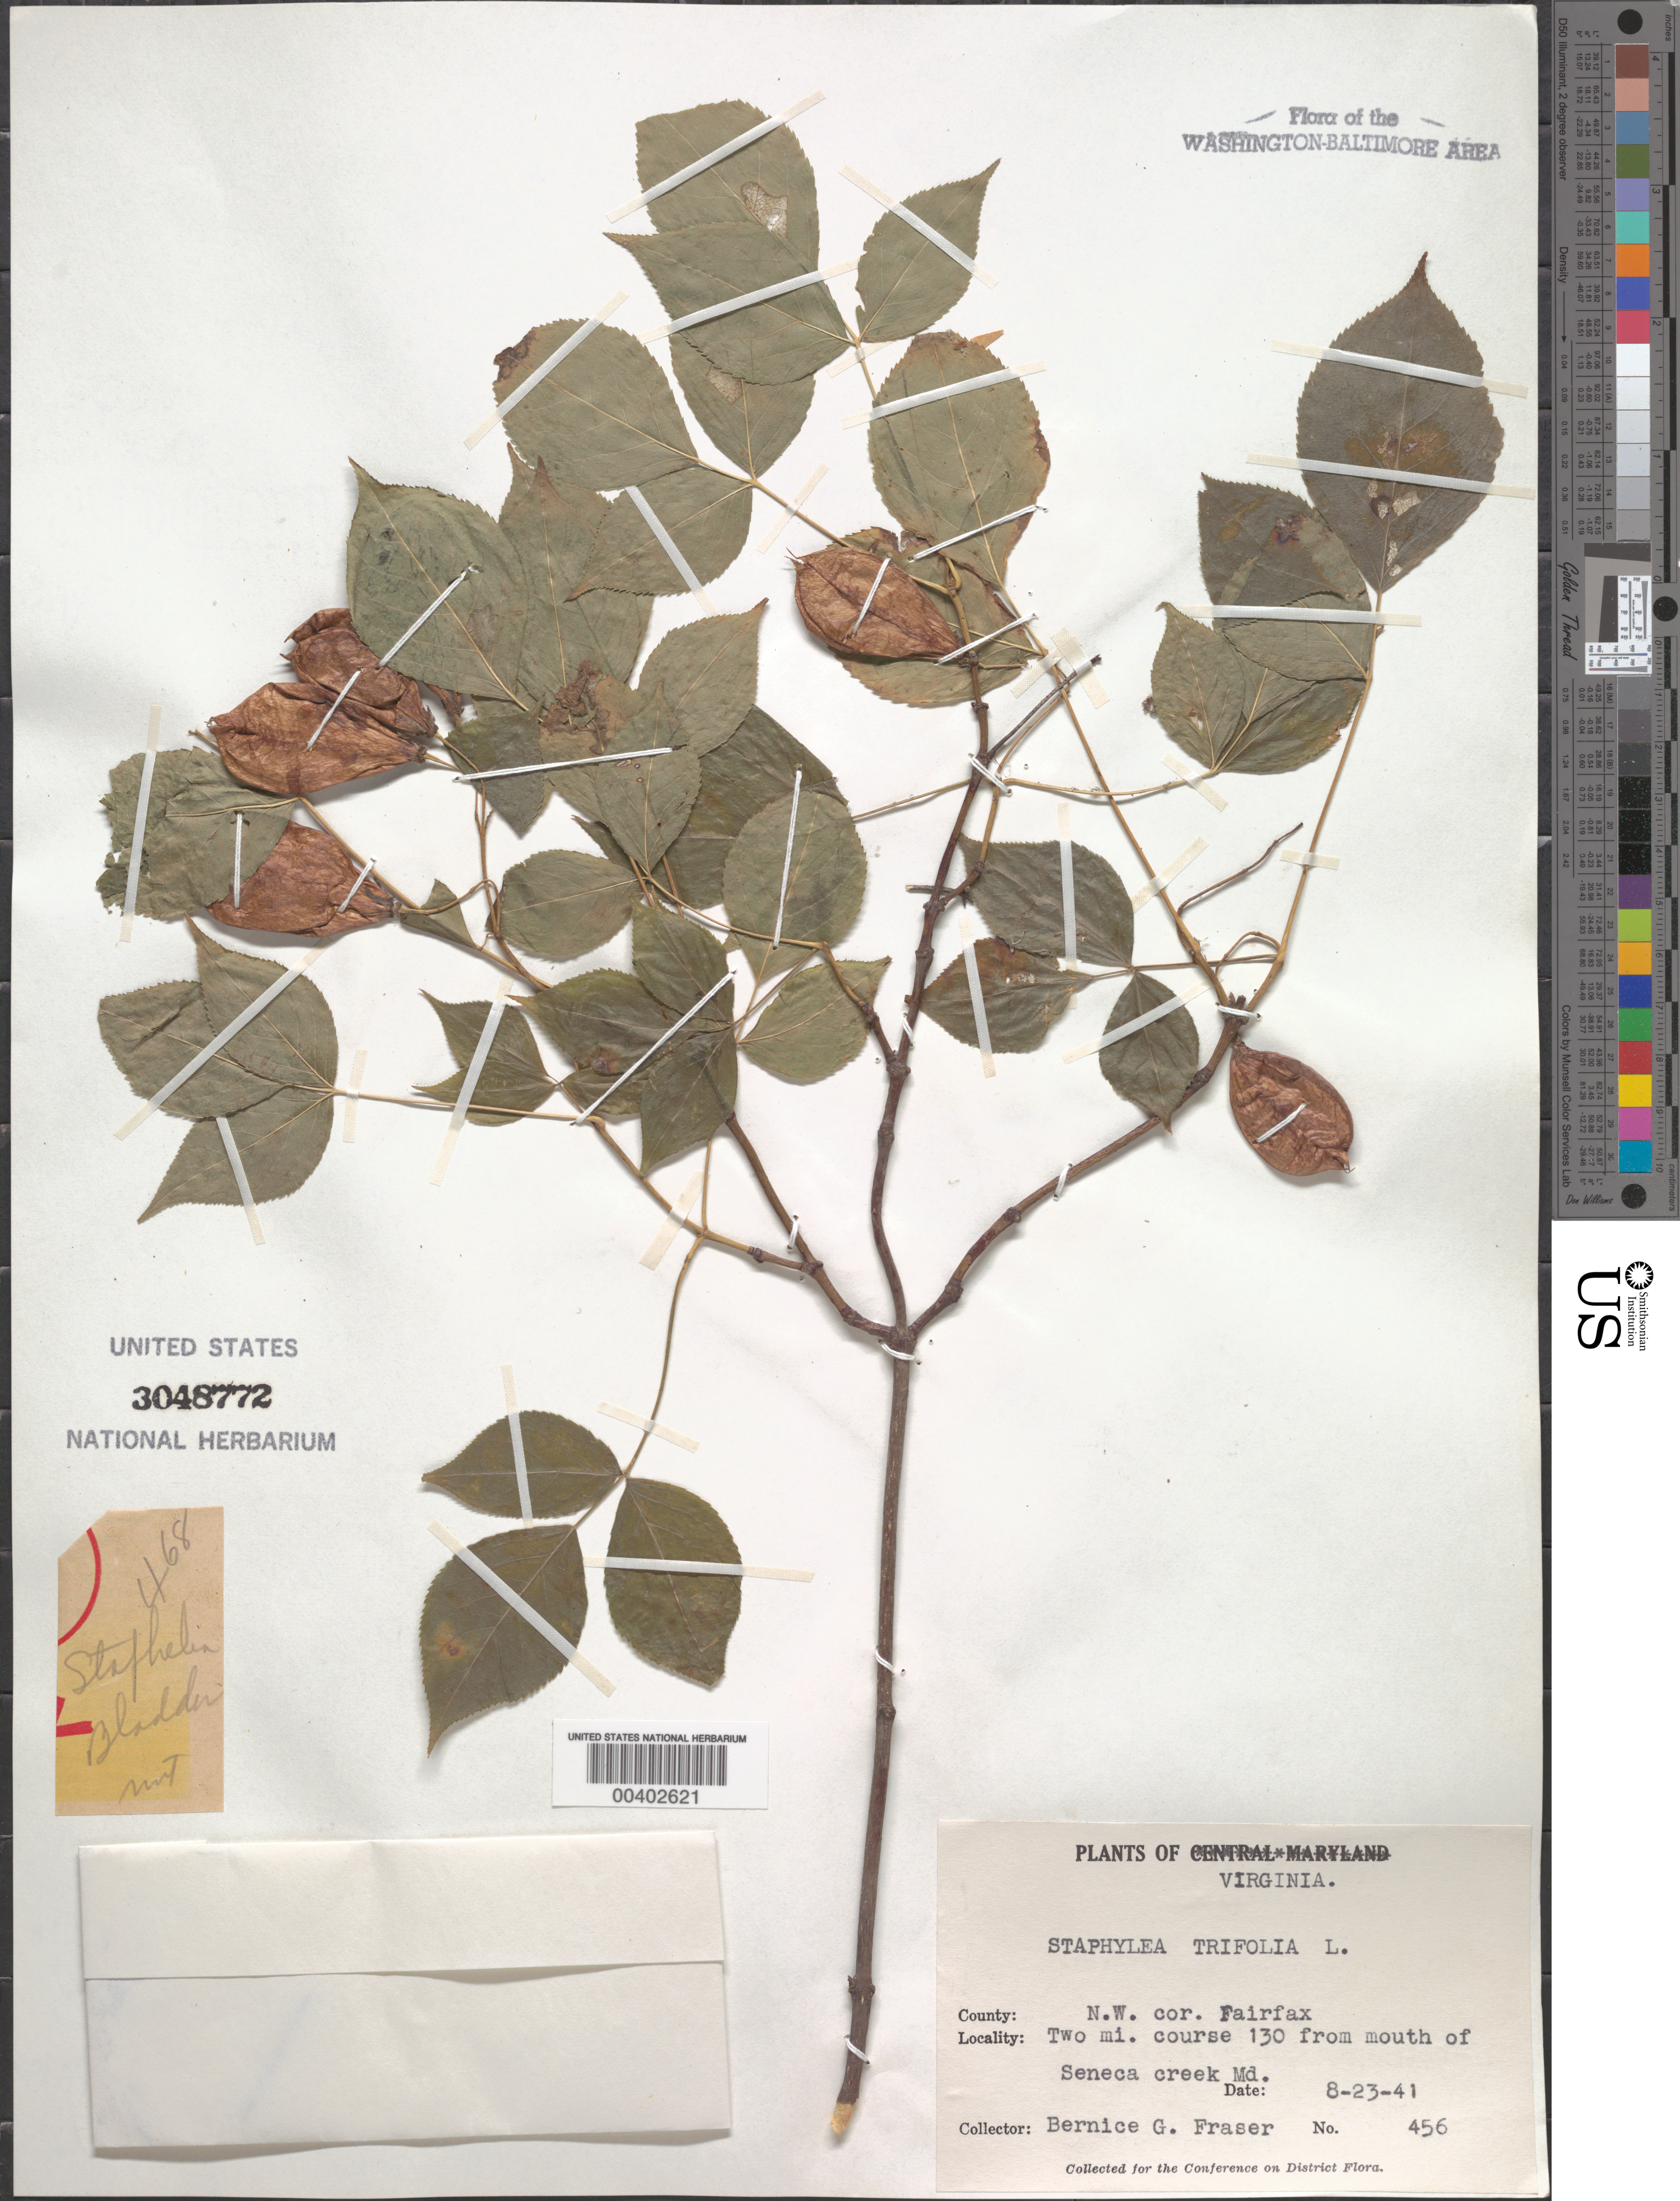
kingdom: Plantae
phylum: Tracheophyta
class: Magnoliopsida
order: Crossosomatales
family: Staphyleaceae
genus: Staphylea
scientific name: Staphylea trifolia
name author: L.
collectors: B. Fraser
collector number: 456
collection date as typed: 23 Aug 1941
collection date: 1941-08-23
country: United States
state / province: Virginia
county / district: Fairfax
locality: Mouth of Seneca Creek vicinity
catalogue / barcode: US 3048772